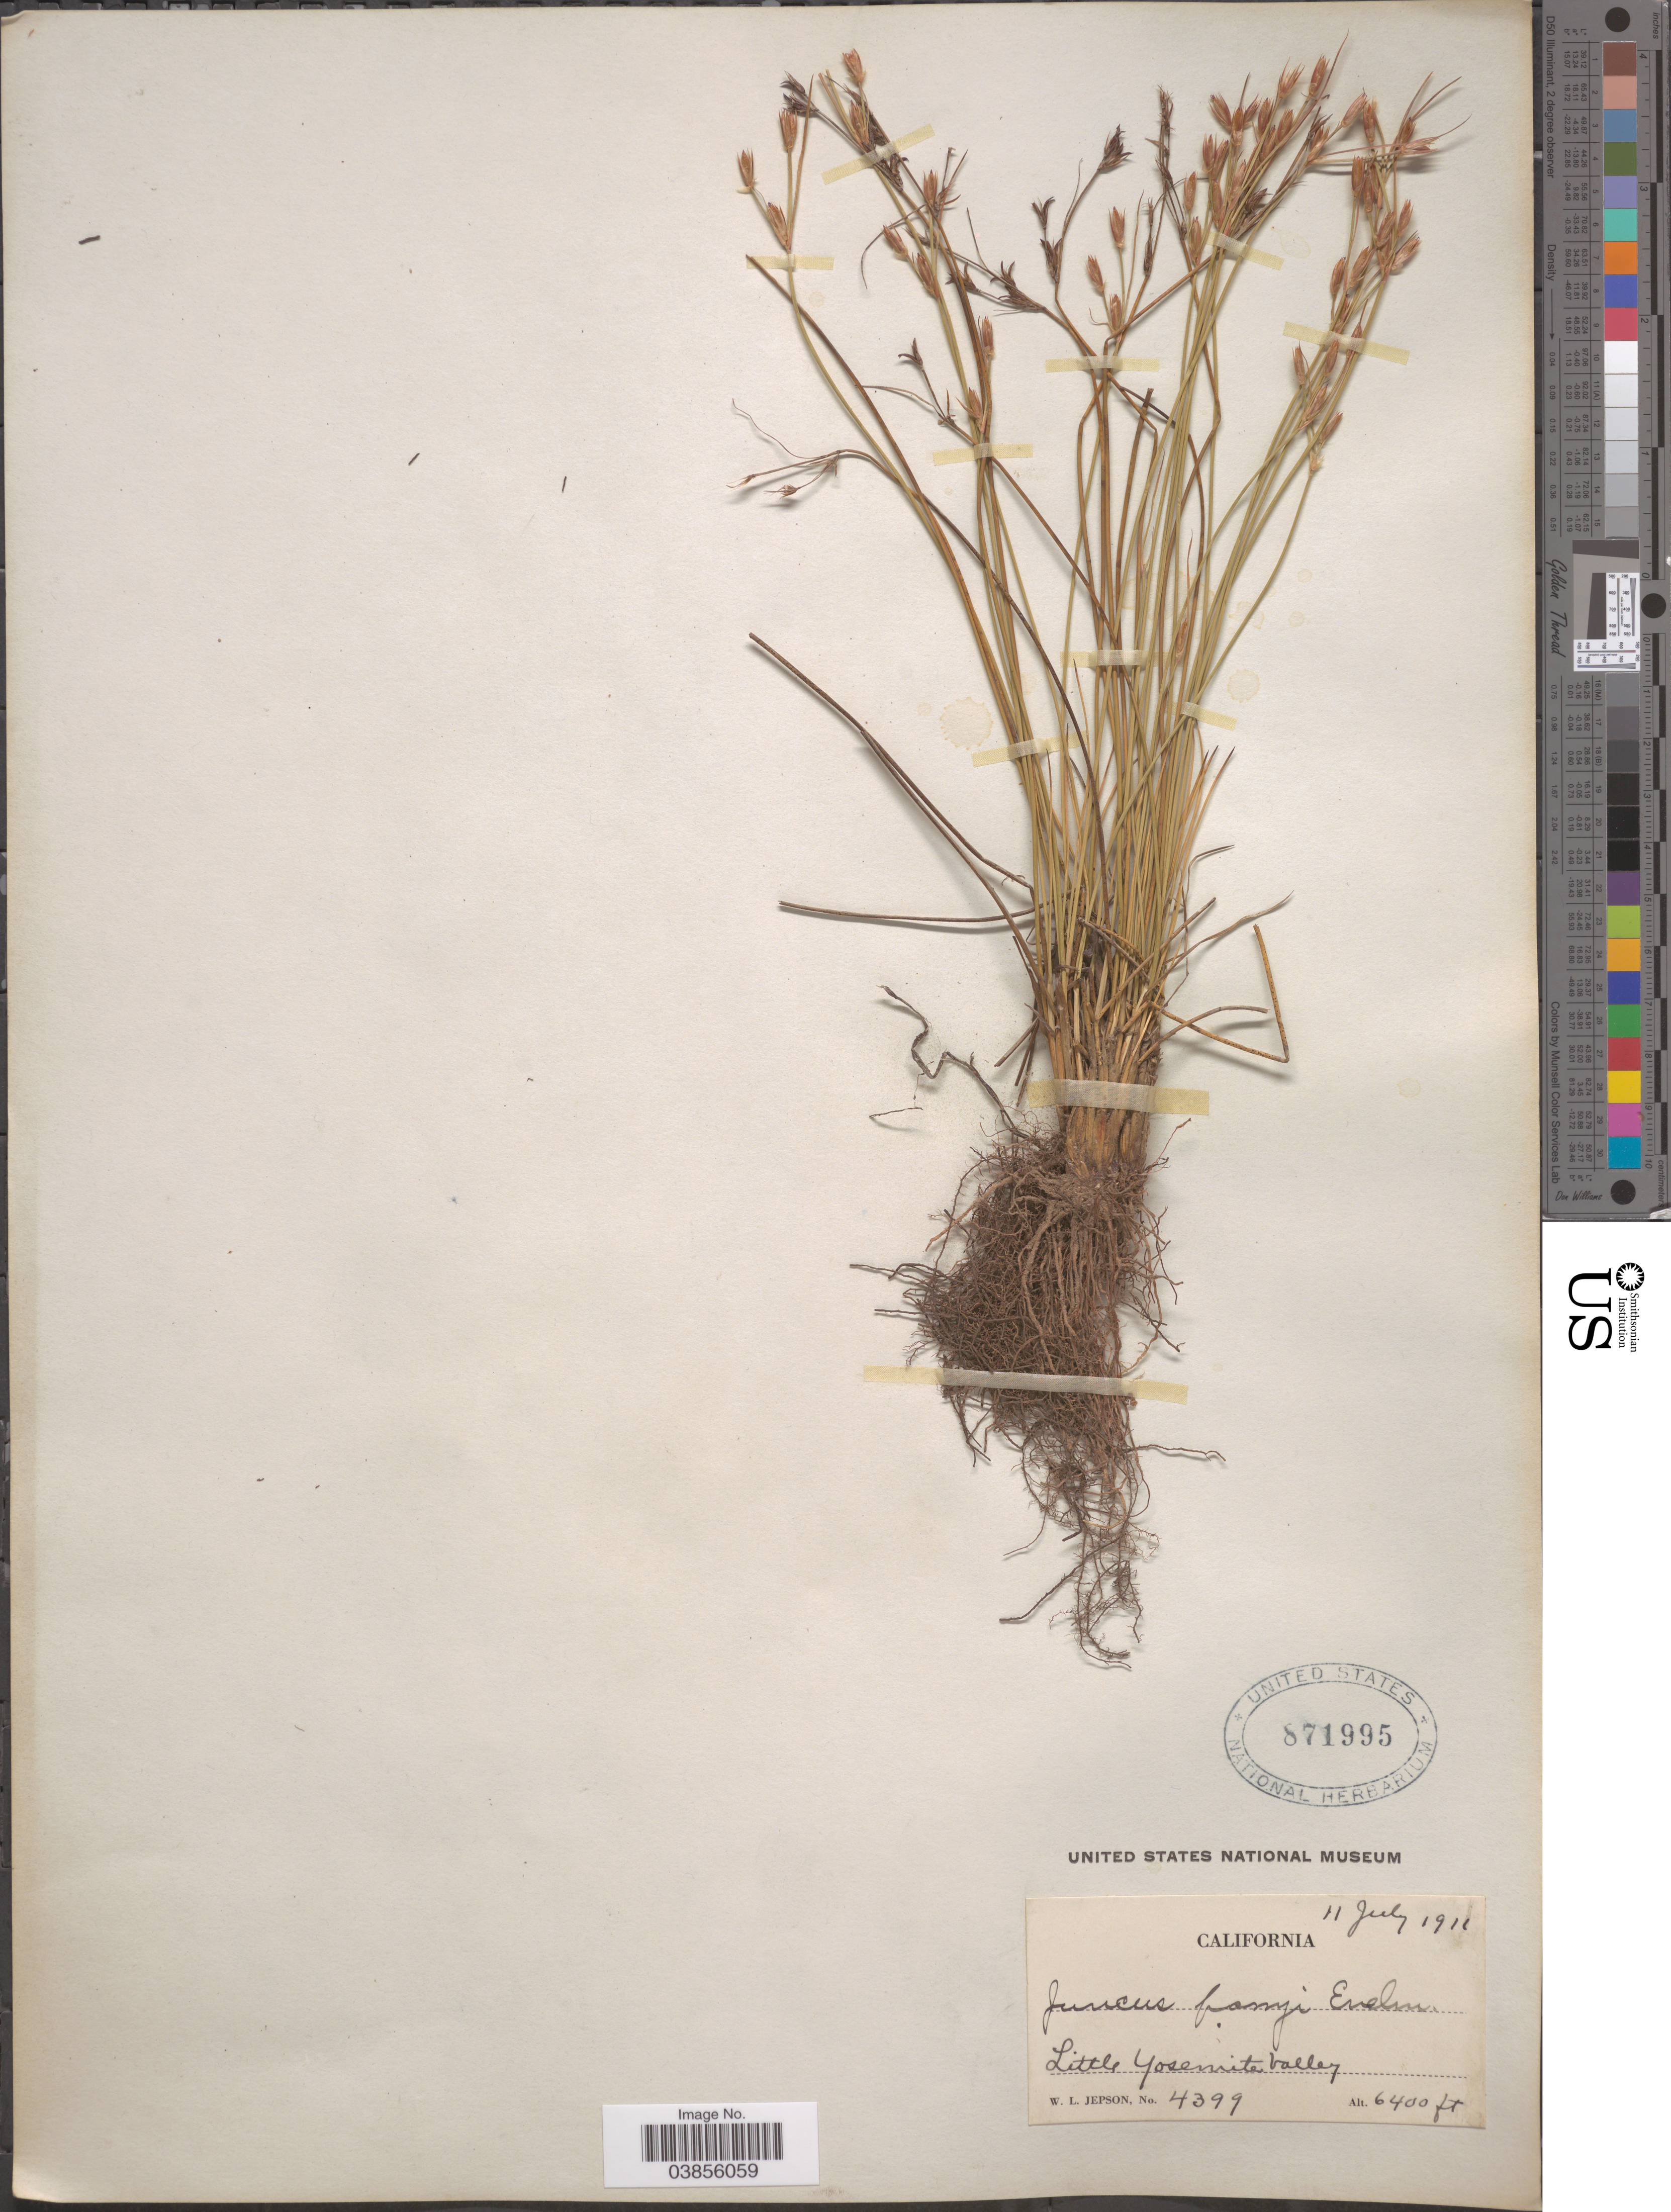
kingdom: Plantae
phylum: Tracheophyta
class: Liliopsida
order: Poales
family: Juncaceae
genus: Juncus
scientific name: Juncus parryi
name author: Engelm.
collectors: W. L. Jepson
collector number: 4399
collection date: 1911-07-11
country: United States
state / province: California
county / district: Mariposa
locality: Little Yosemite Valley.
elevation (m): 1951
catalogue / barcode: US 871995